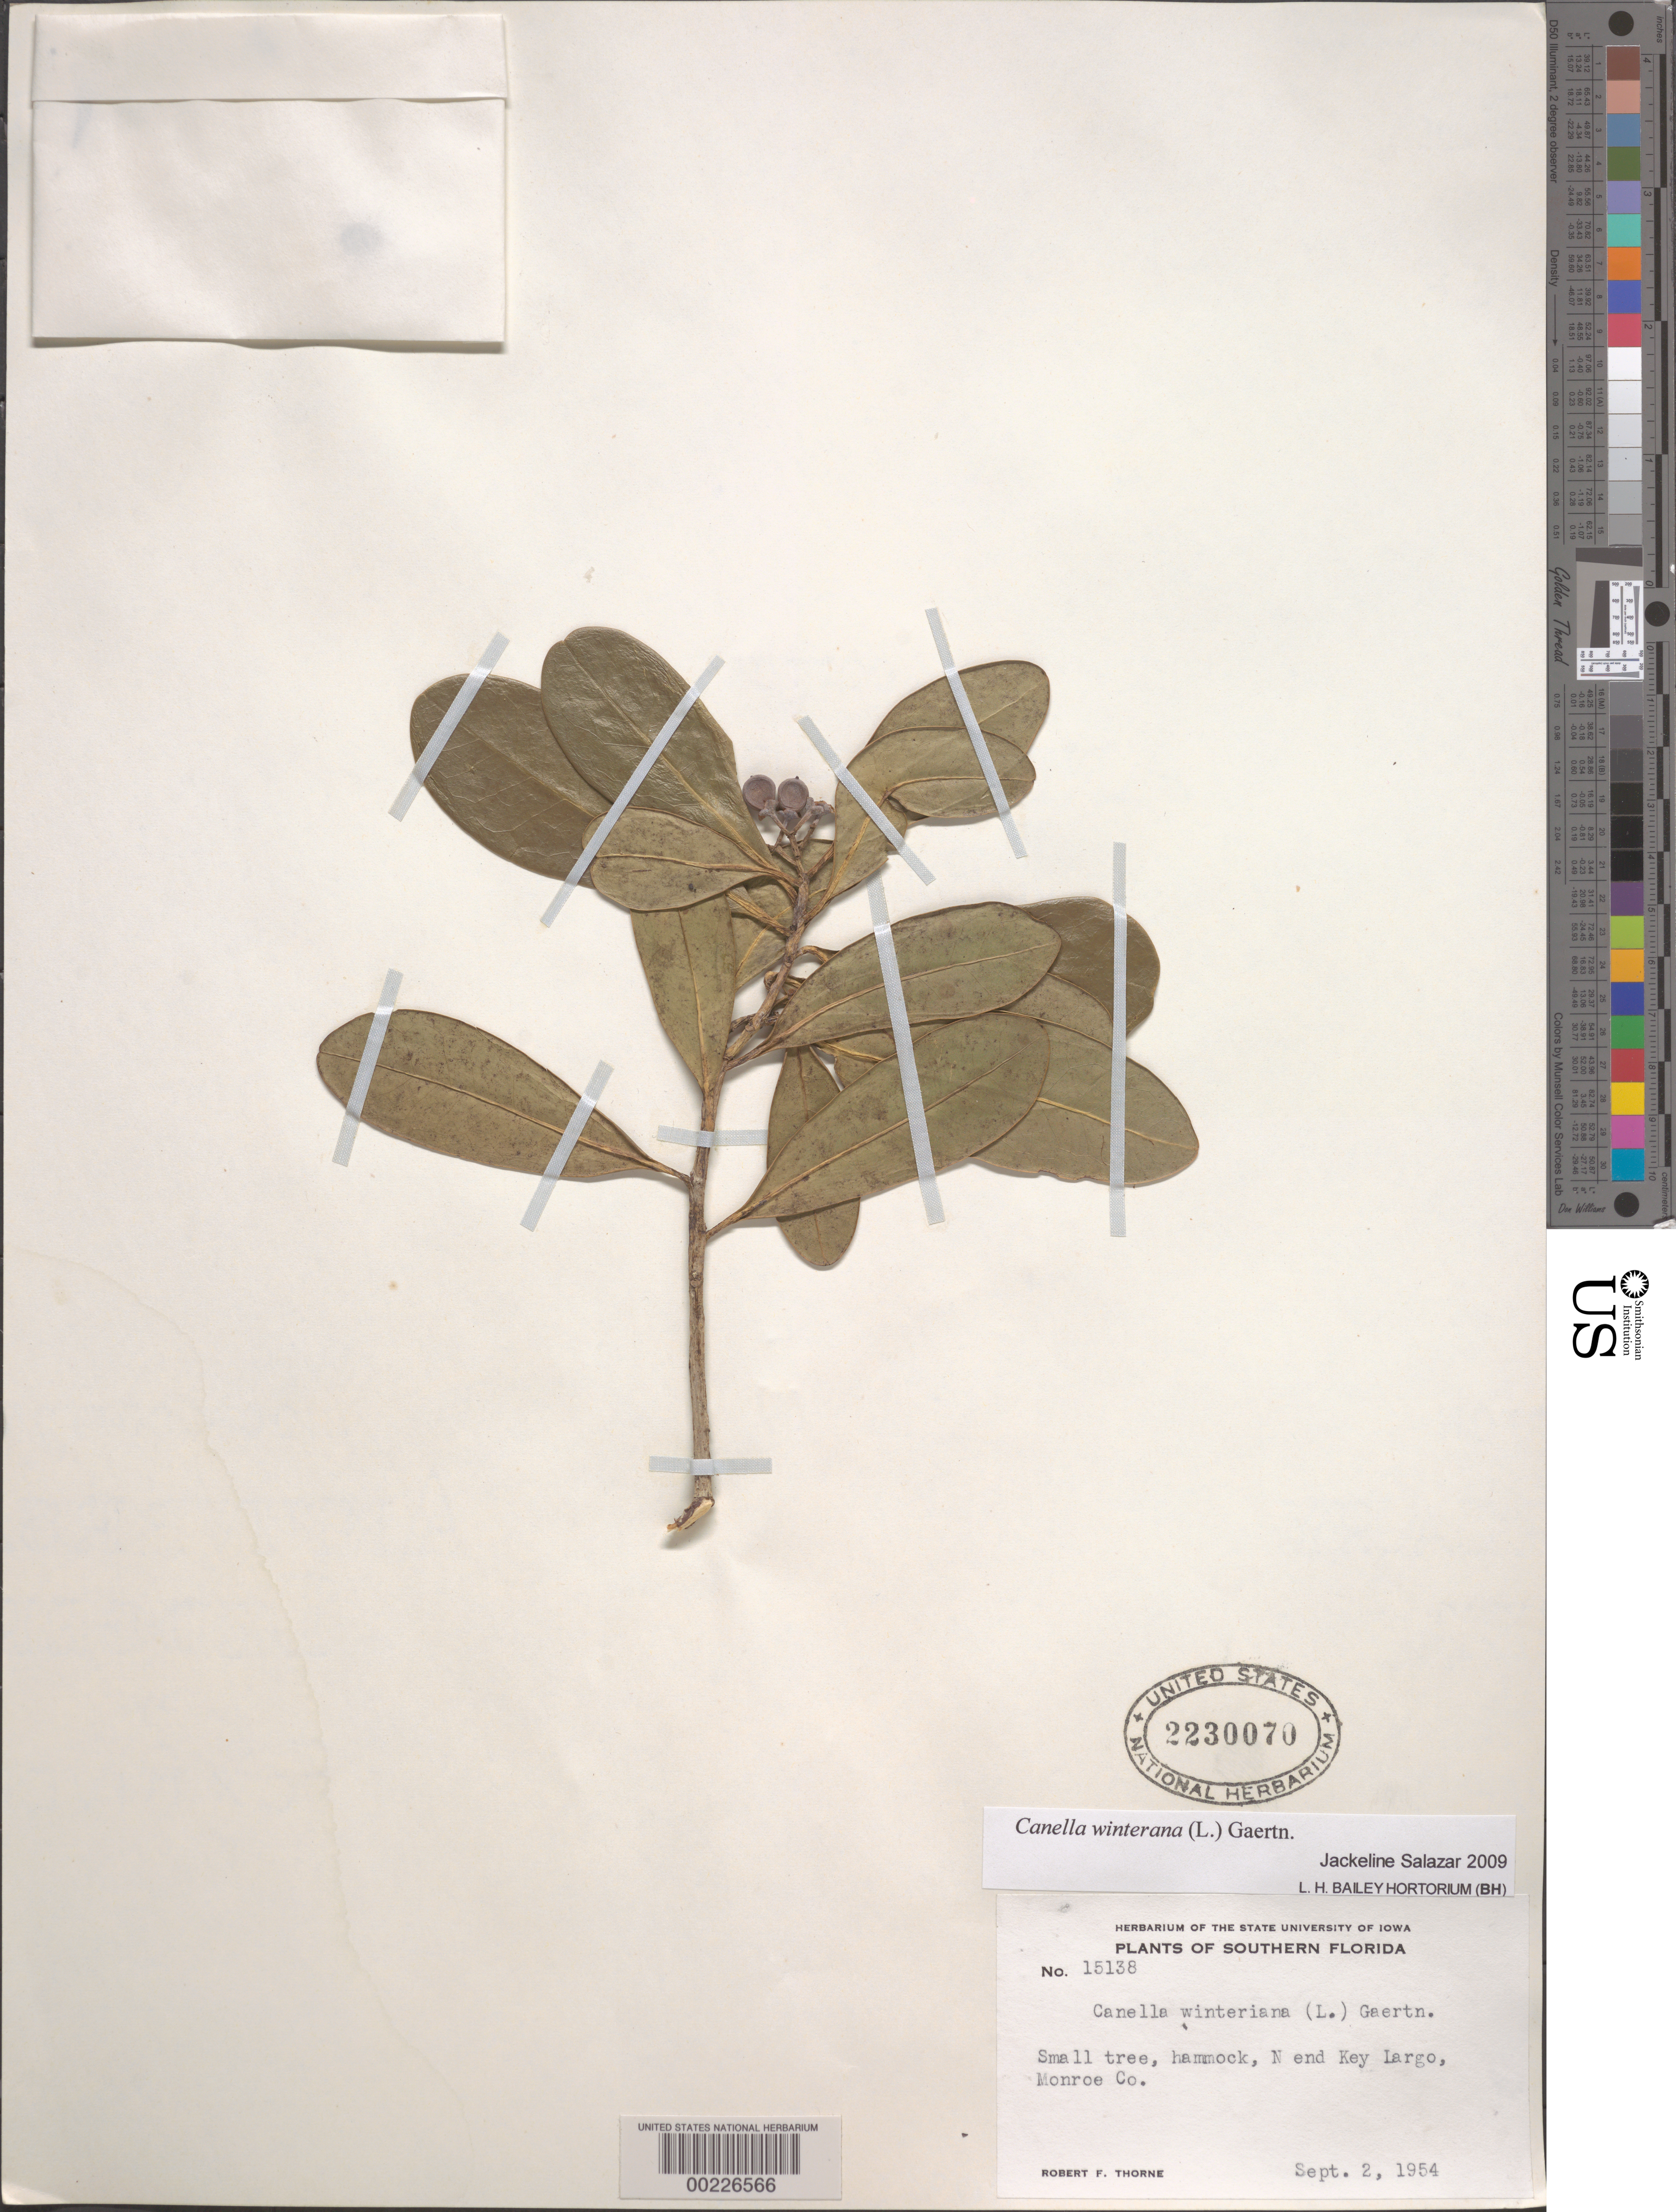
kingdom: Plantae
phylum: Tracheophyta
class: Magnoliopsida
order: Canellales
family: Canellaceae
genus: Canella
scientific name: Canella winterana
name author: (L.) Gaertn.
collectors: R. F. Thorne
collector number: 15138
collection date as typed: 02 Sep 1954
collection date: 1954-09-02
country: United States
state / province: Florida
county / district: Monroe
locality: N end key largo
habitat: Hammock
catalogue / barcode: US 2230070